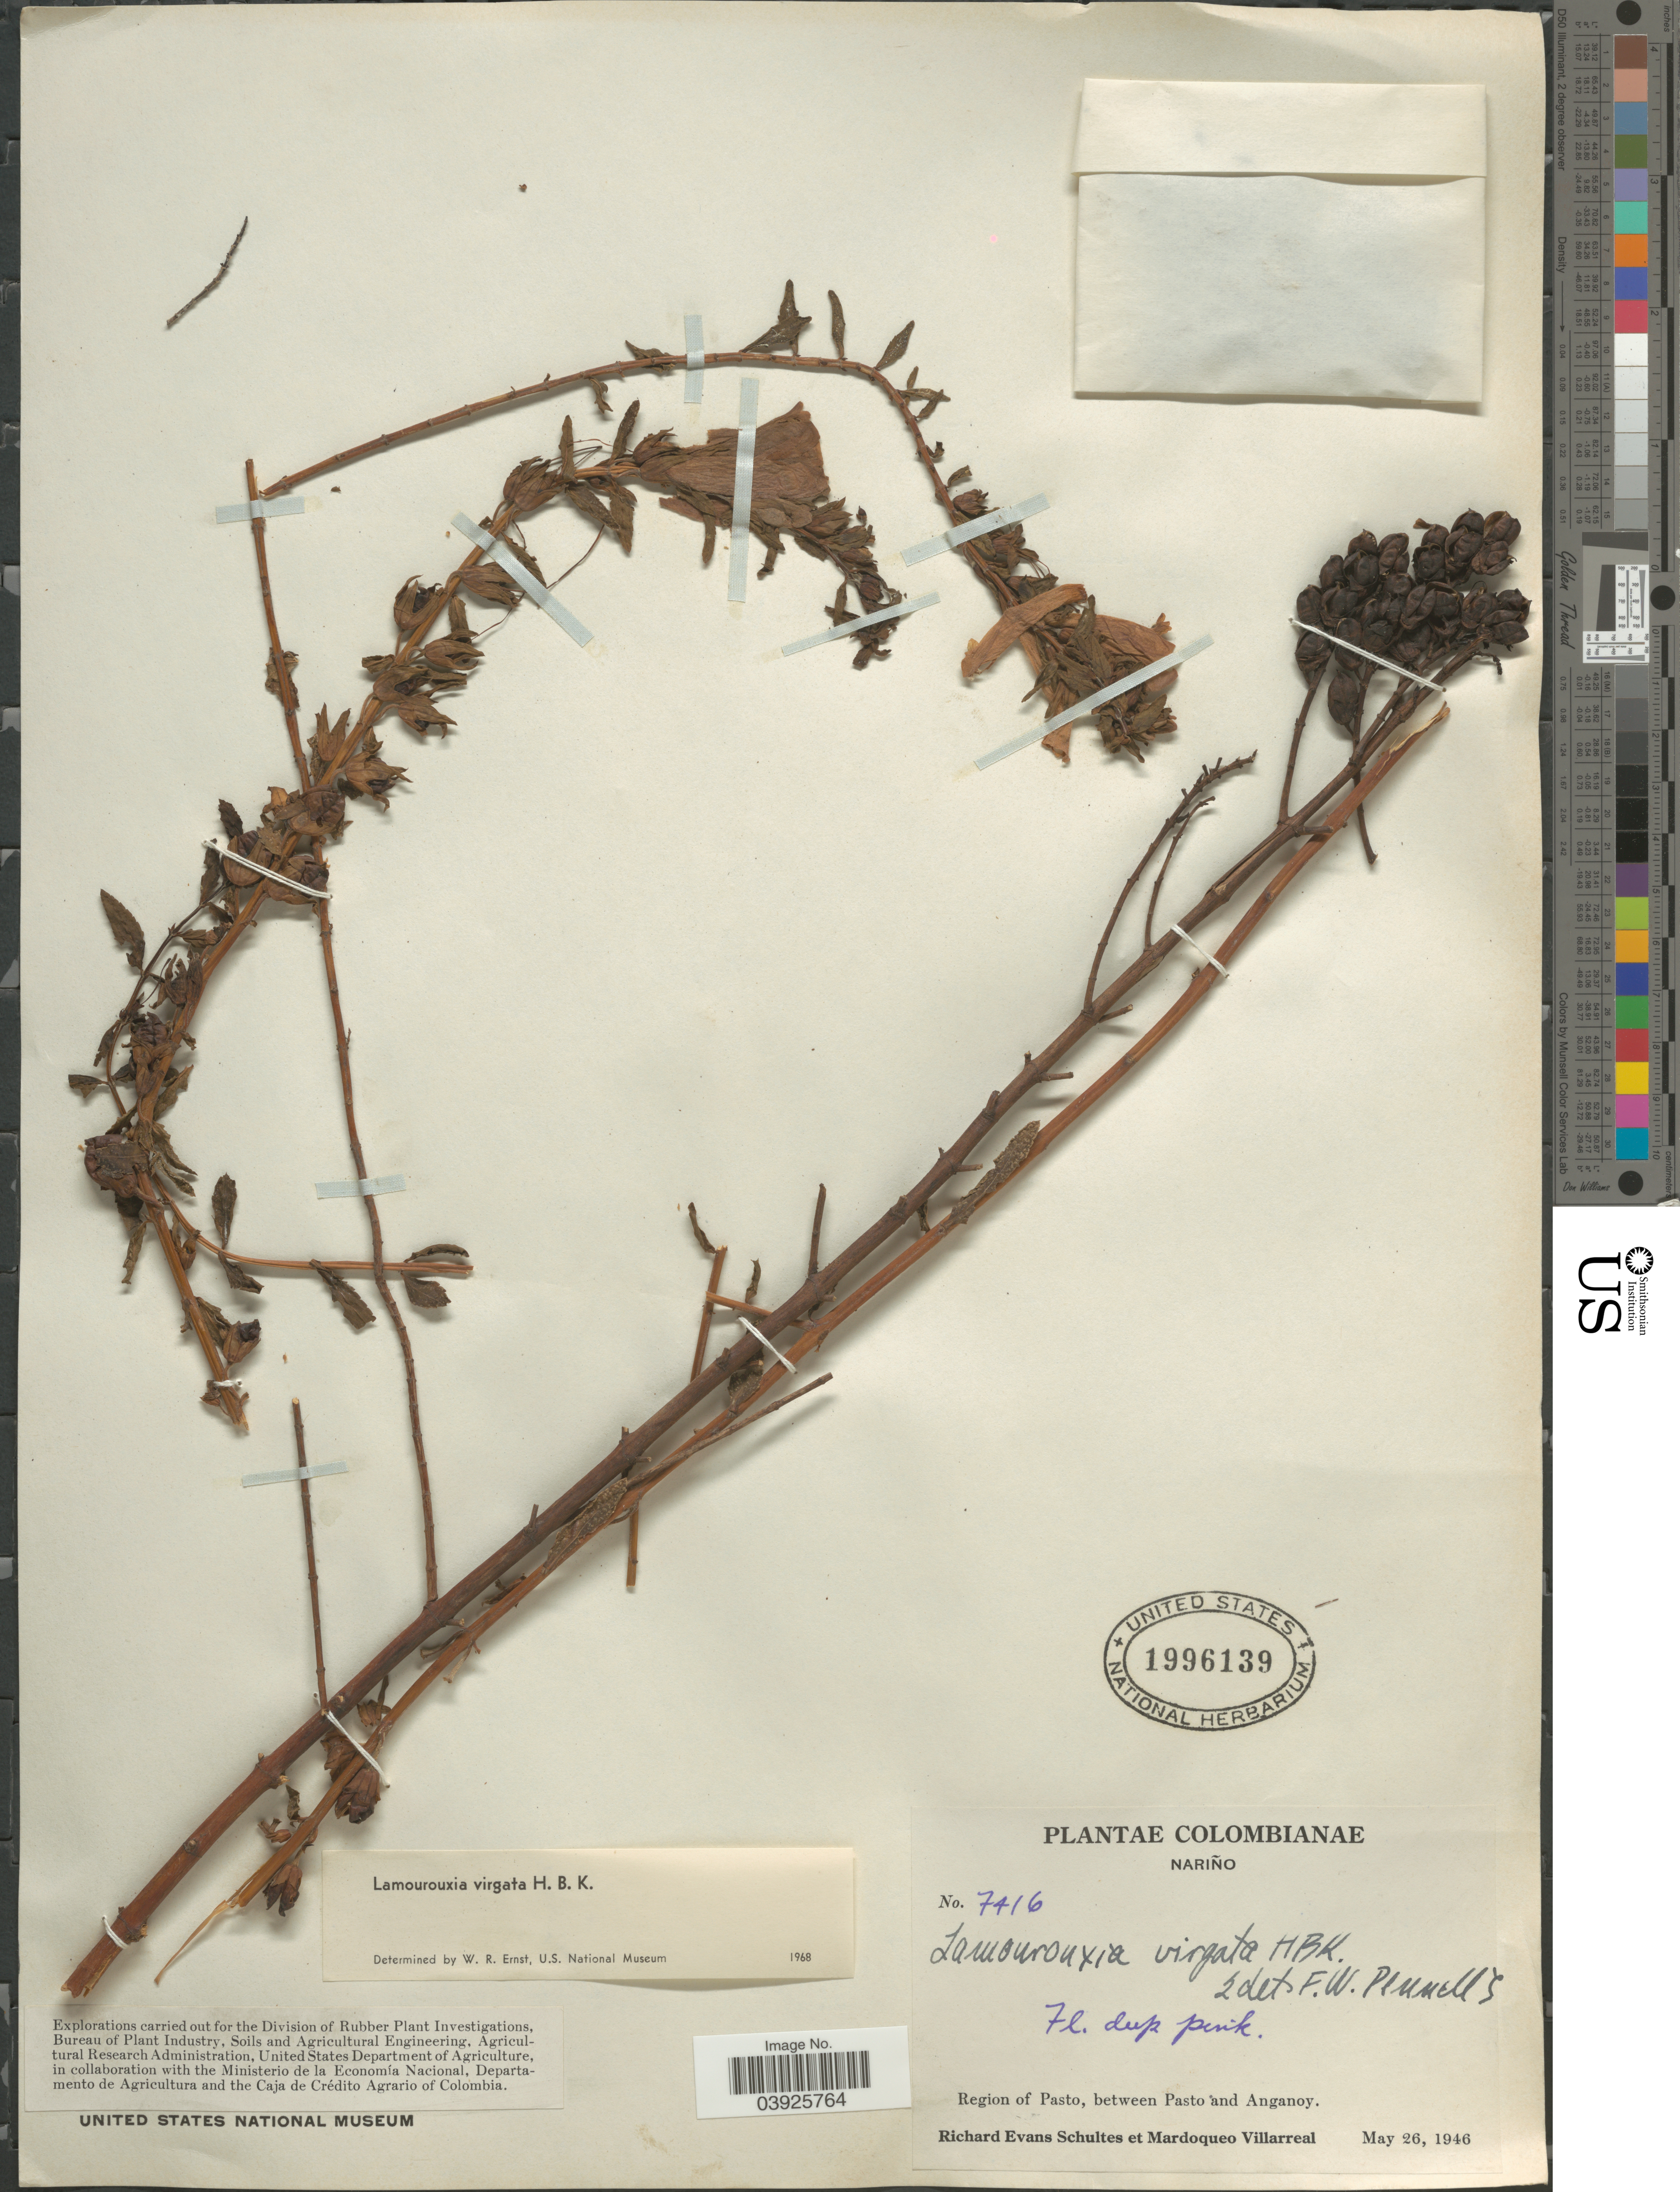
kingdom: Plantae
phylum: Tracheophyta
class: Magnoliopsida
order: Lamiales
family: Orobanchaceae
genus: Lamourouxia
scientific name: Lamourouxia virgata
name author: Kunth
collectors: R. E. Schultes & M. Villareal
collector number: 7416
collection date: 1946-05-26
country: Colombia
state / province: Nariño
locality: Region of Pasto, between Pasto and Anganoy.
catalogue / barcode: US 1996139